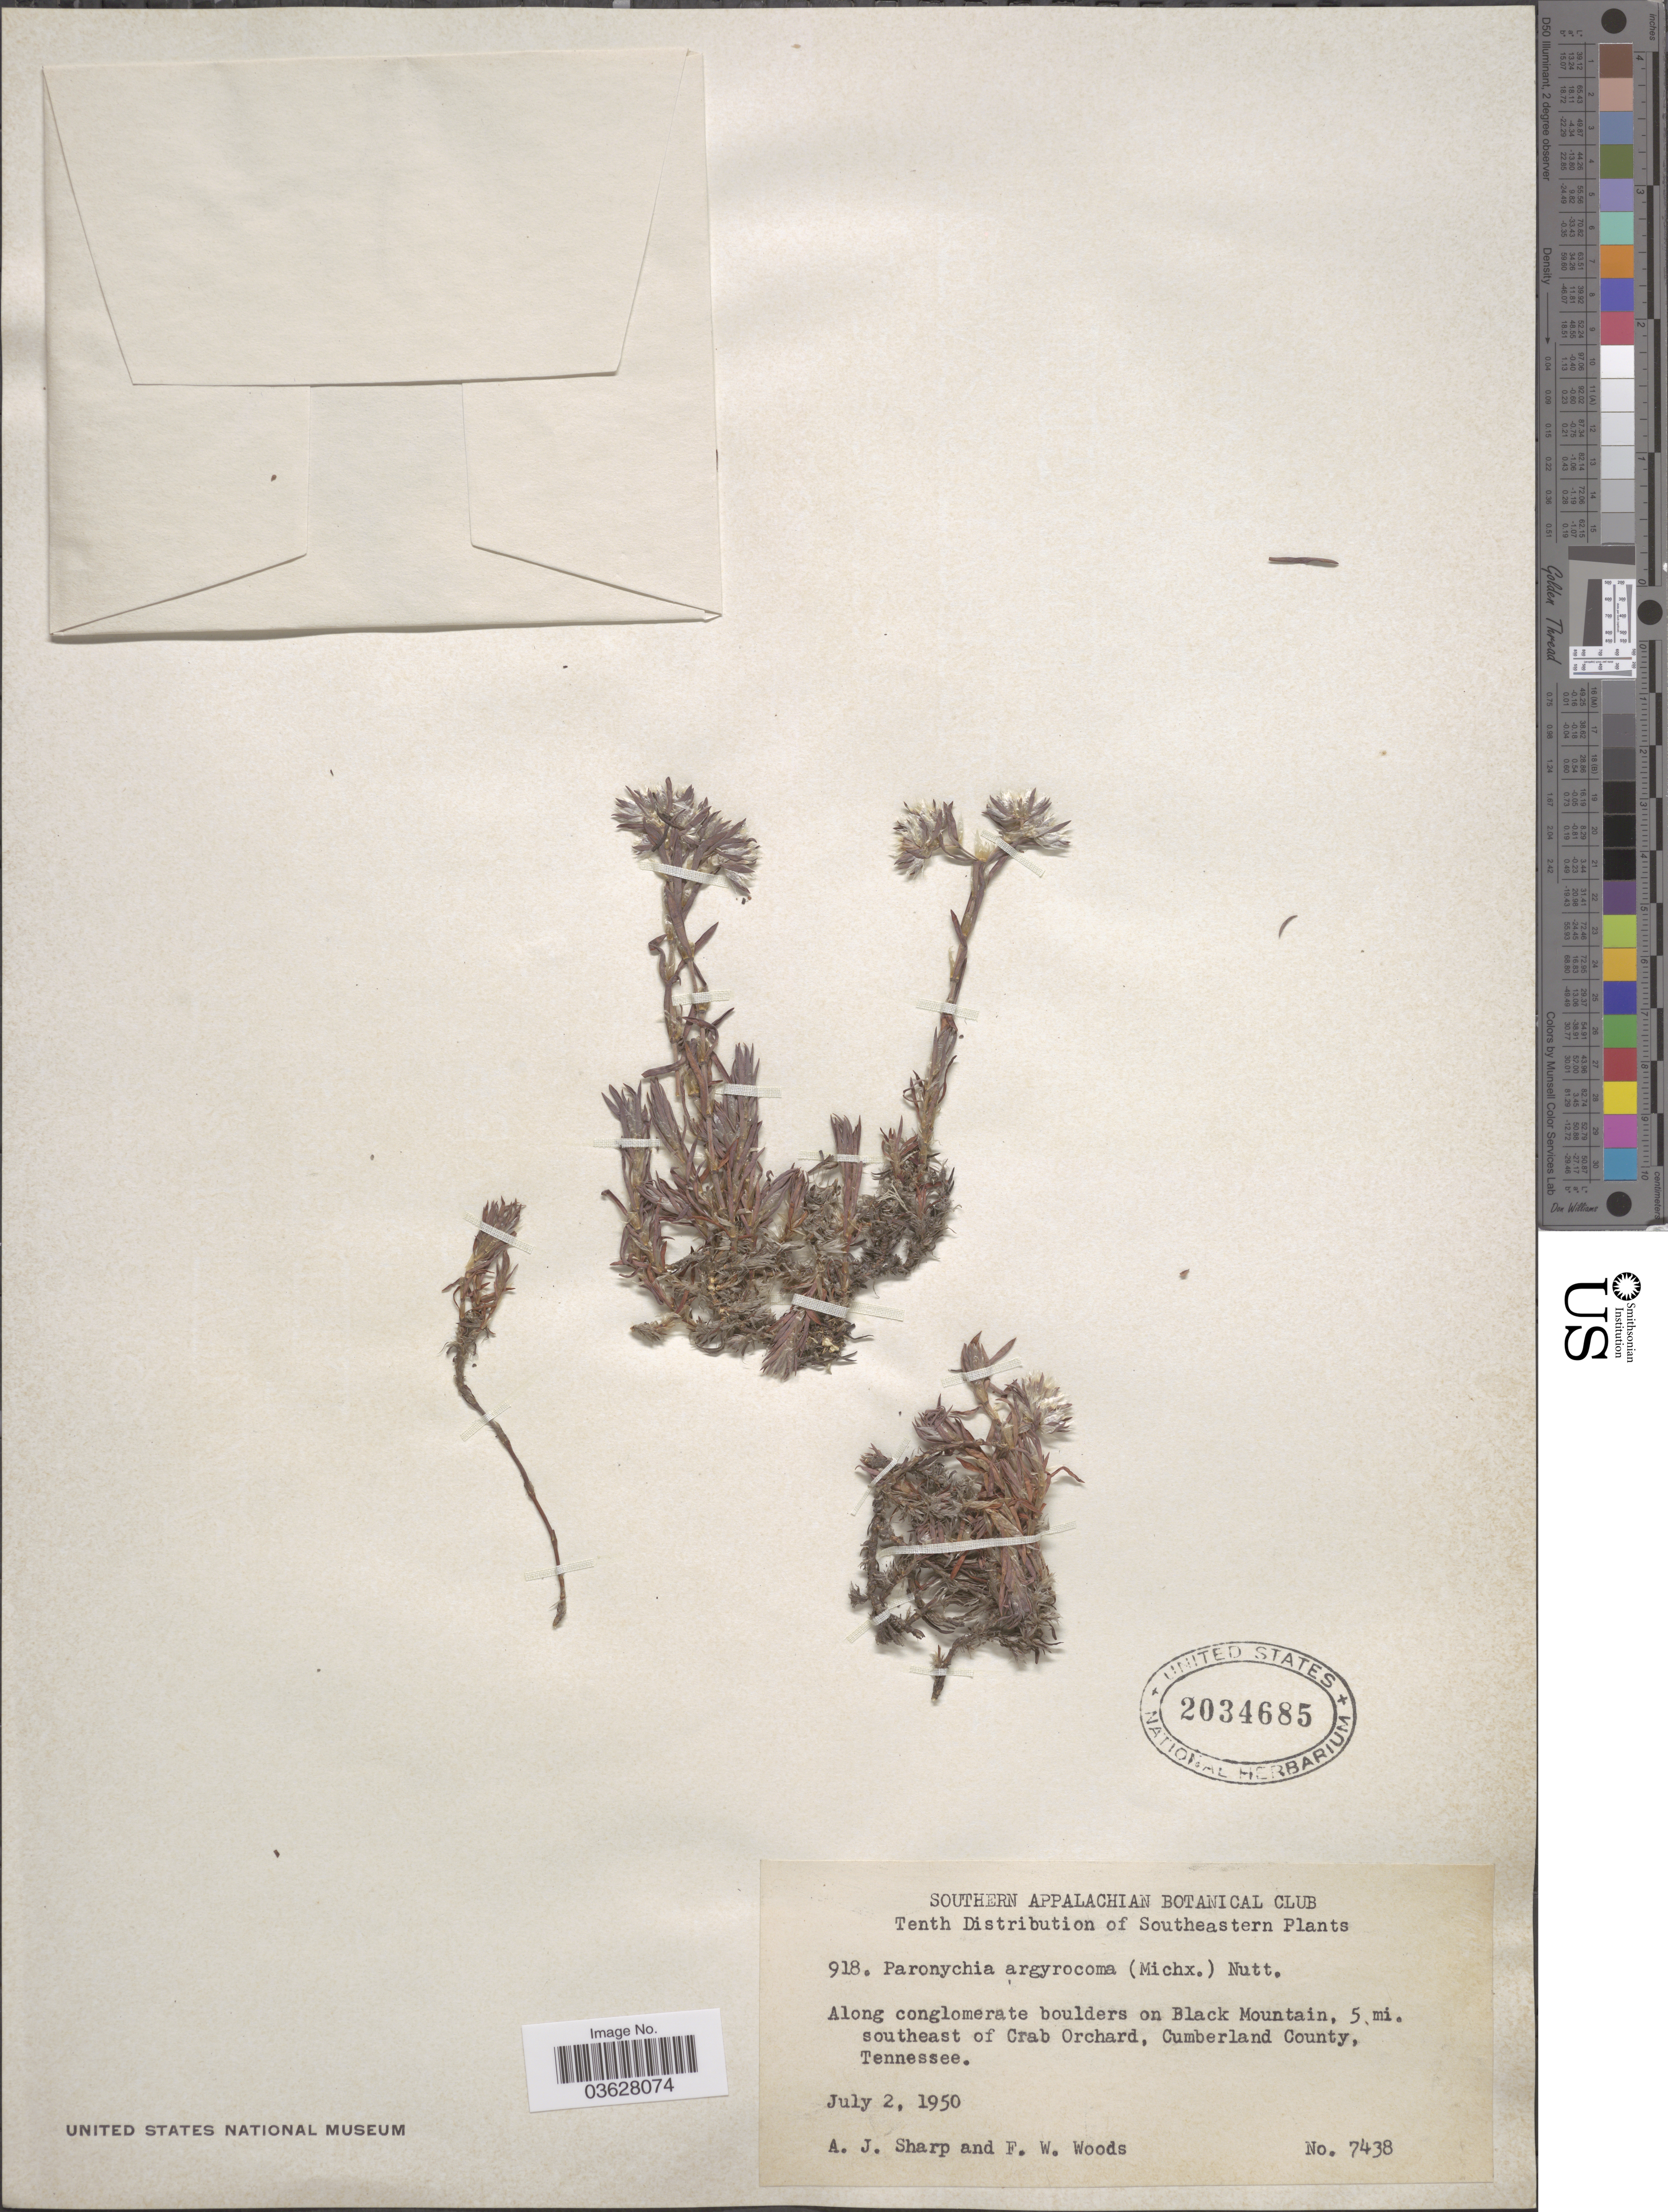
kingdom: Plantae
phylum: Tracheophyta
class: Magnoliopsida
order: Caryophyllales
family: Caryophyllaceae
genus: Paronychia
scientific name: Paronychia argyrocoma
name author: (Michx.) Nutt.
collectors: A. J. Sharp & F. W. Woods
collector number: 7438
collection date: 1950-07-02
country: United States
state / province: Tennessee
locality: Southeastern. Along conglomerate boulders on Black Mountain, 5 mi. southeast of Crab Orchard, Cumberland County.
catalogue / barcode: US 2034685